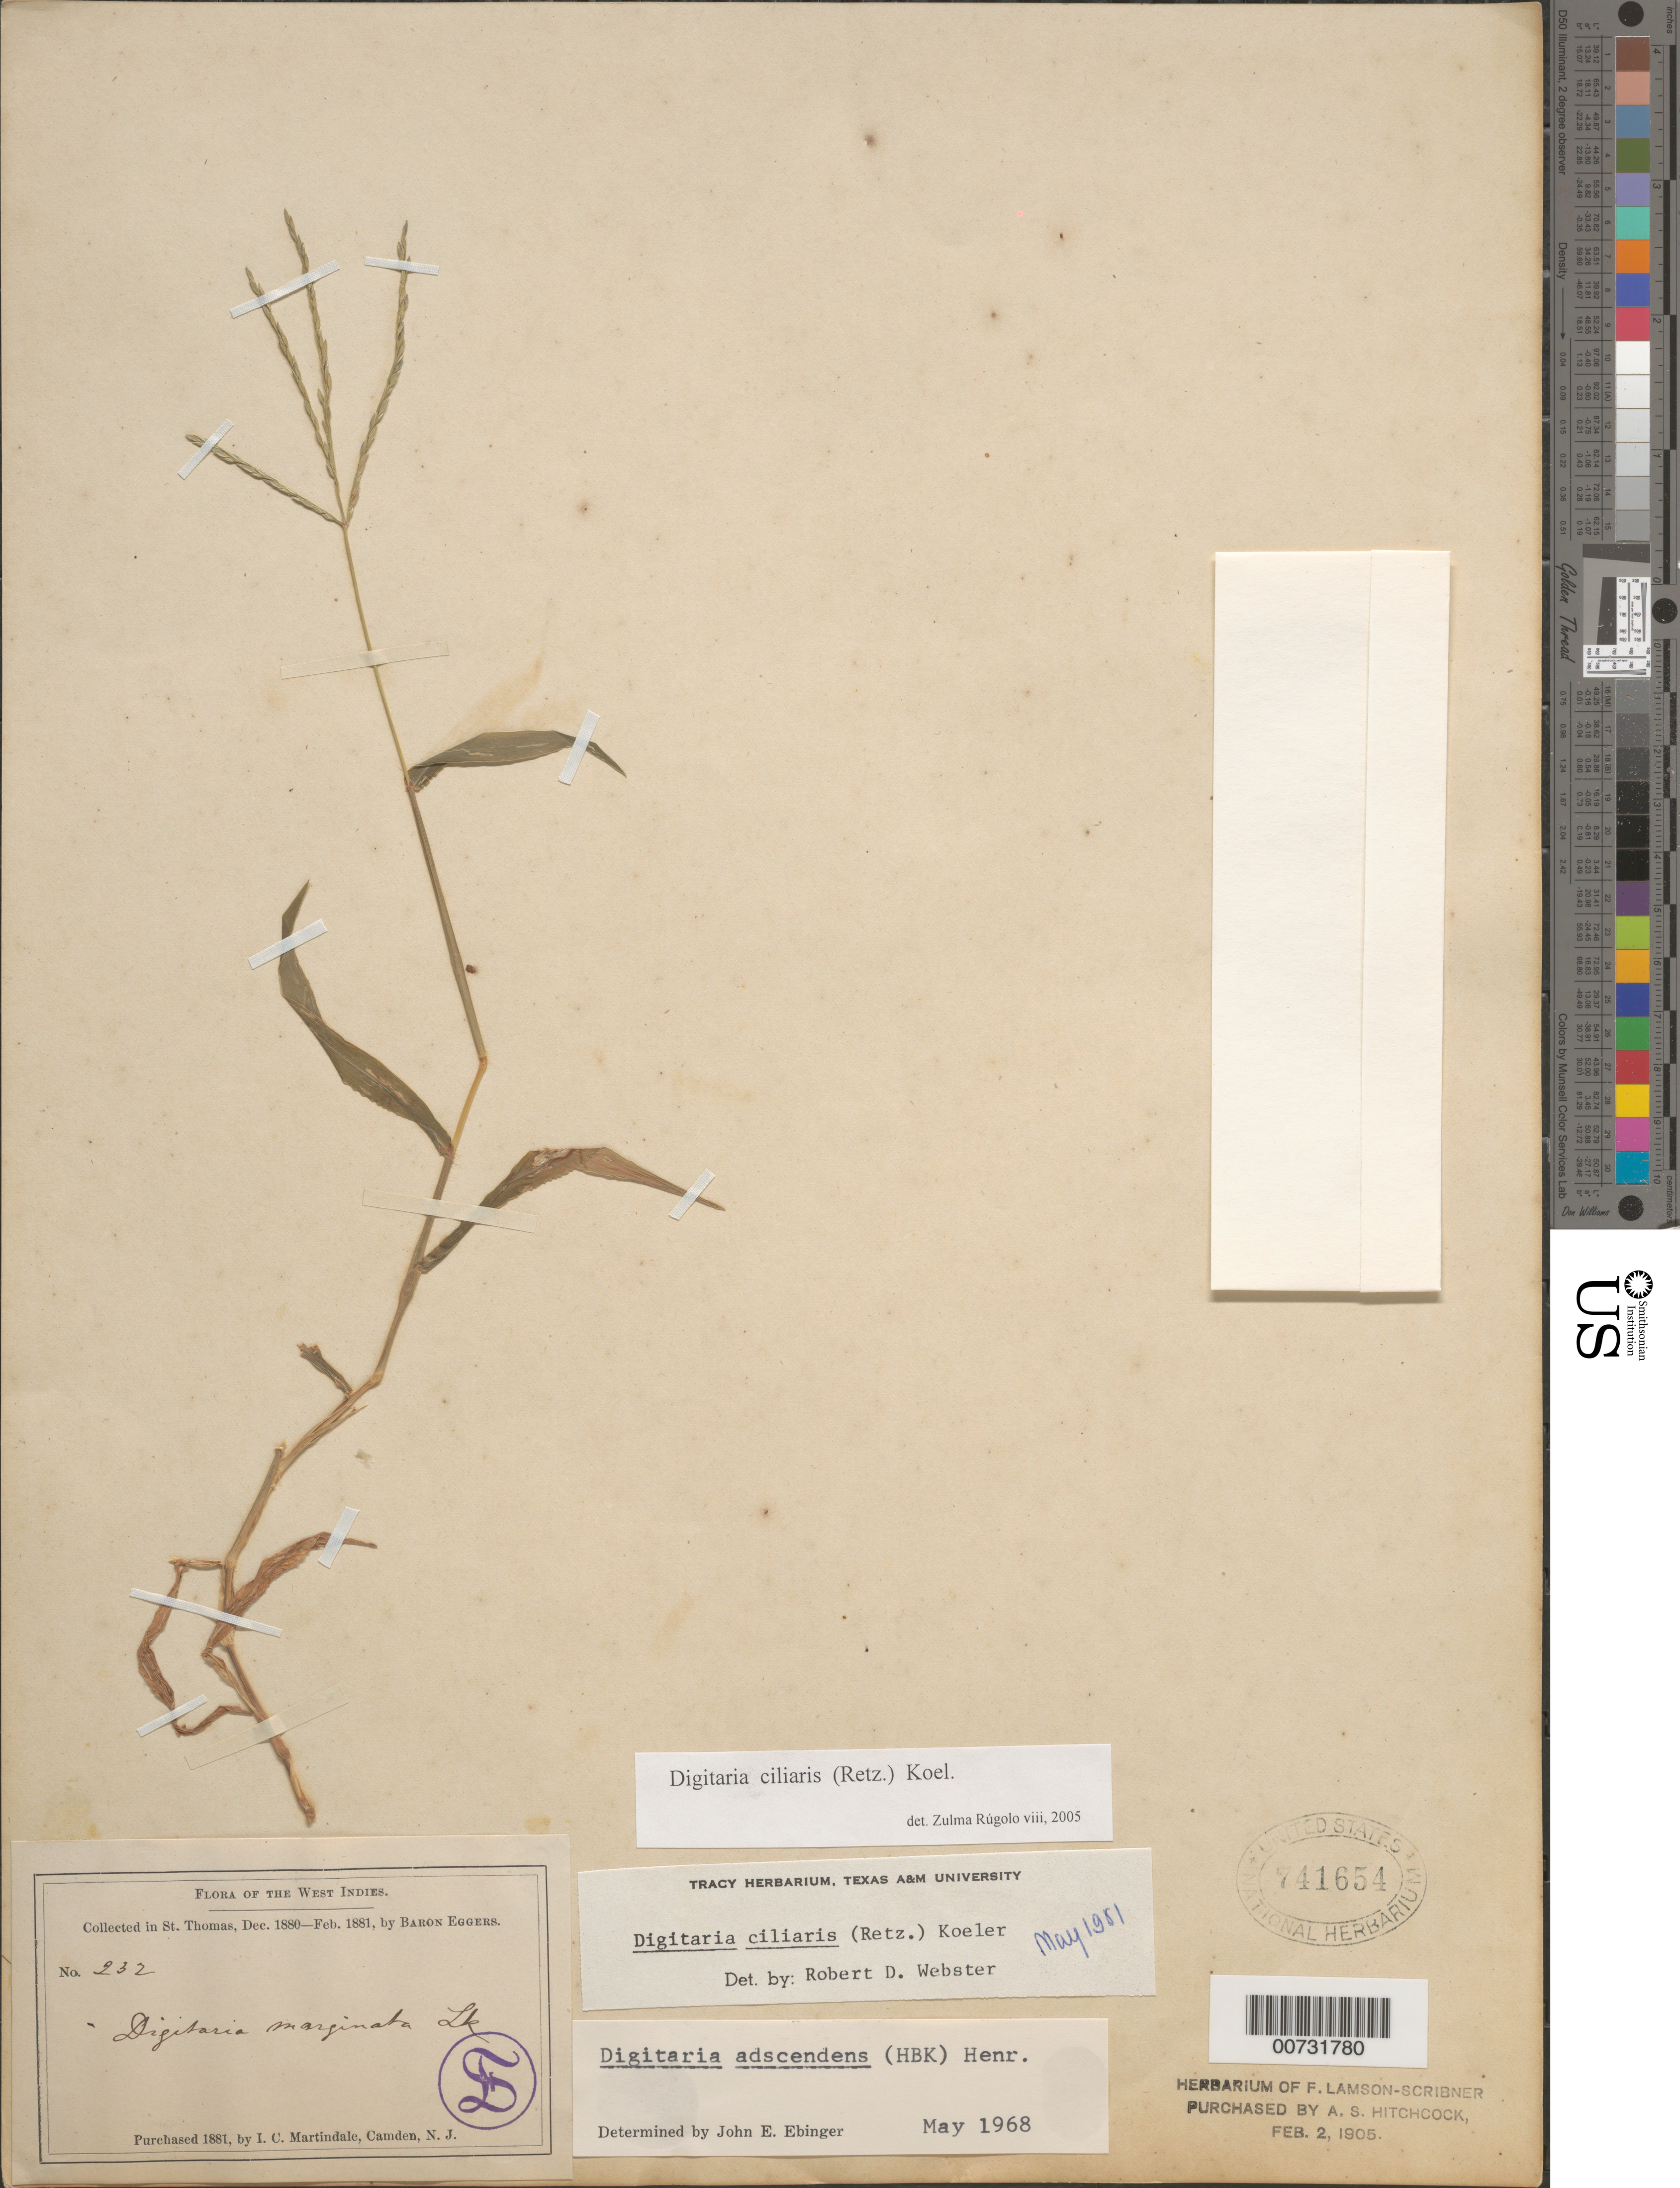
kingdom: Plantae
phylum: Tracheophyta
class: Liliopsida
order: Poales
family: Poaceae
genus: Digitaria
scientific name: Digitaria ciliaris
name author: (Retz.) Koeler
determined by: Webster, Robert D.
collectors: H. F. A. von Eggers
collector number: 232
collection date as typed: Dec 1880 to -- Feb 1881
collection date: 1880-12/1881-02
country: U.S. Virgin Islands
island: St. Thomas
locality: St. Thomas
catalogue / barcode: US 741654